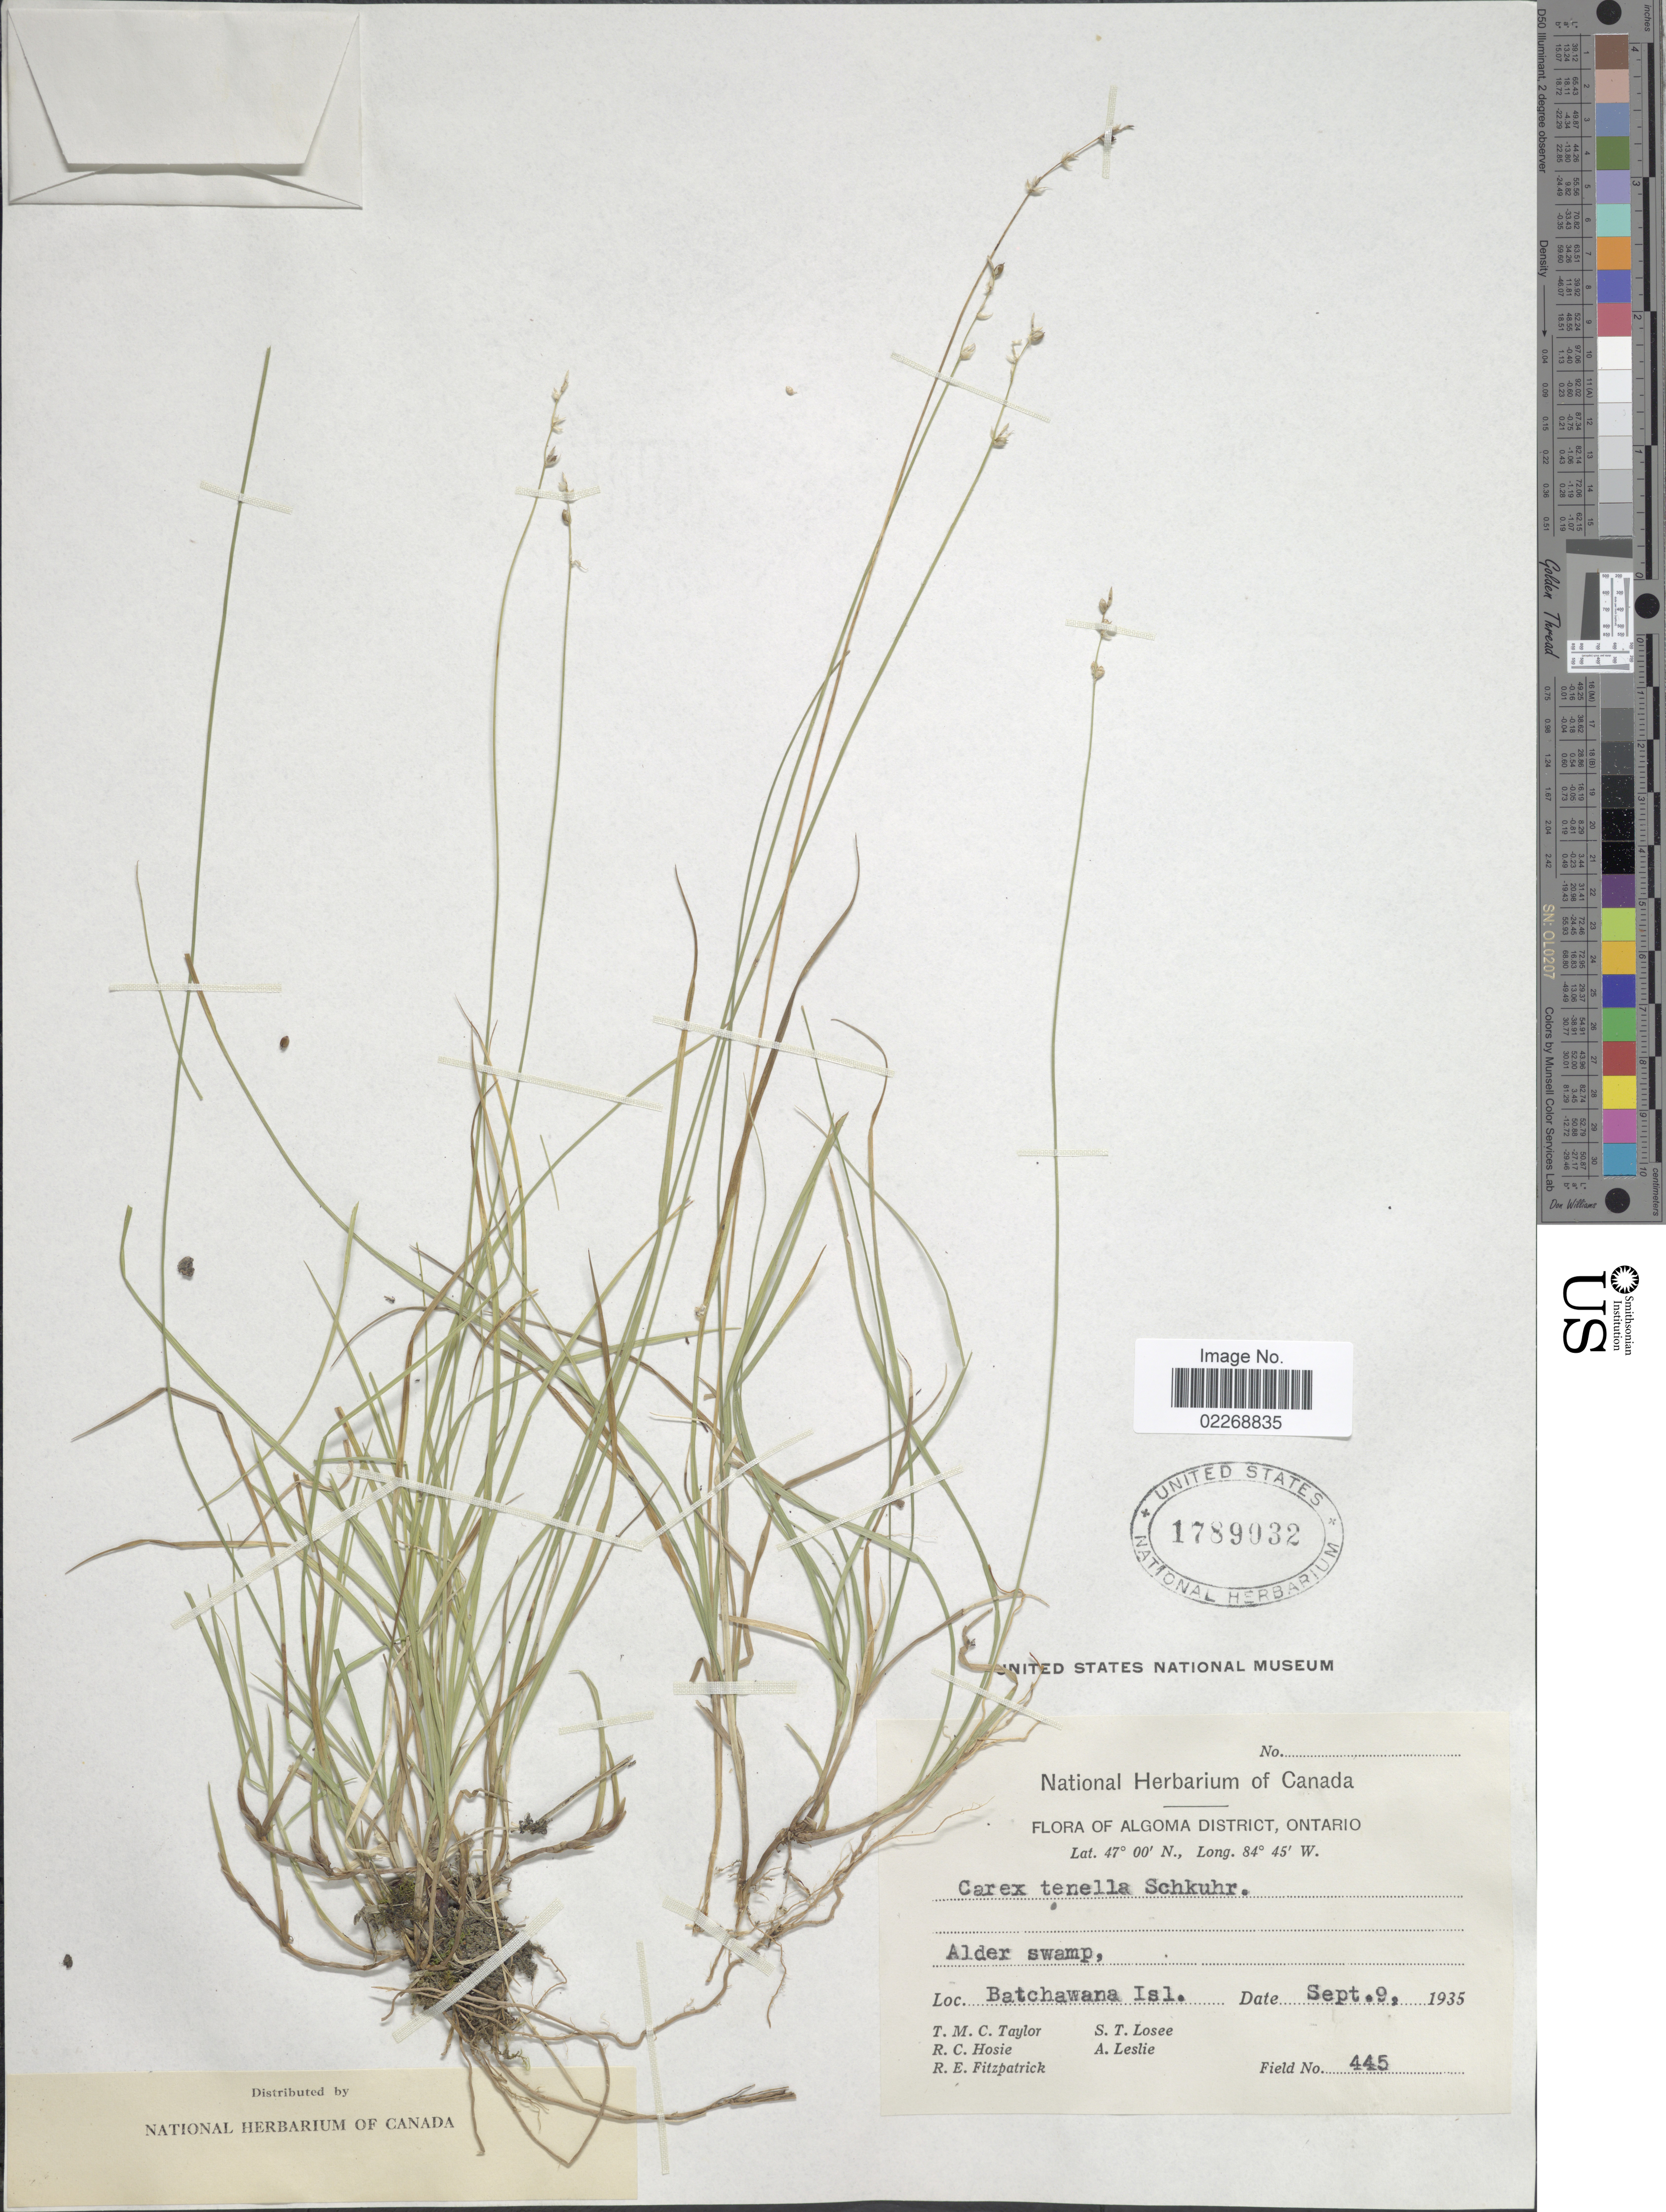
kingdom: Plantae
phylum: Tracheophyta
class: Liliopsida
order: Poales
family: Cyperaceae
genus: Carex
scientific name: Carex disperma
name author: Dewey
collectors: T. M. C. Taylor, R. Hosie, R. Fitzpatrick, S. Losee & A. Leslie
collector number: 445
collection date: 1935-09-09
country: Canada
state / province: Ontario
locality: Algoma District, Alder swamp, Batchawana Isl.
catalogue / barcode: US 1789032